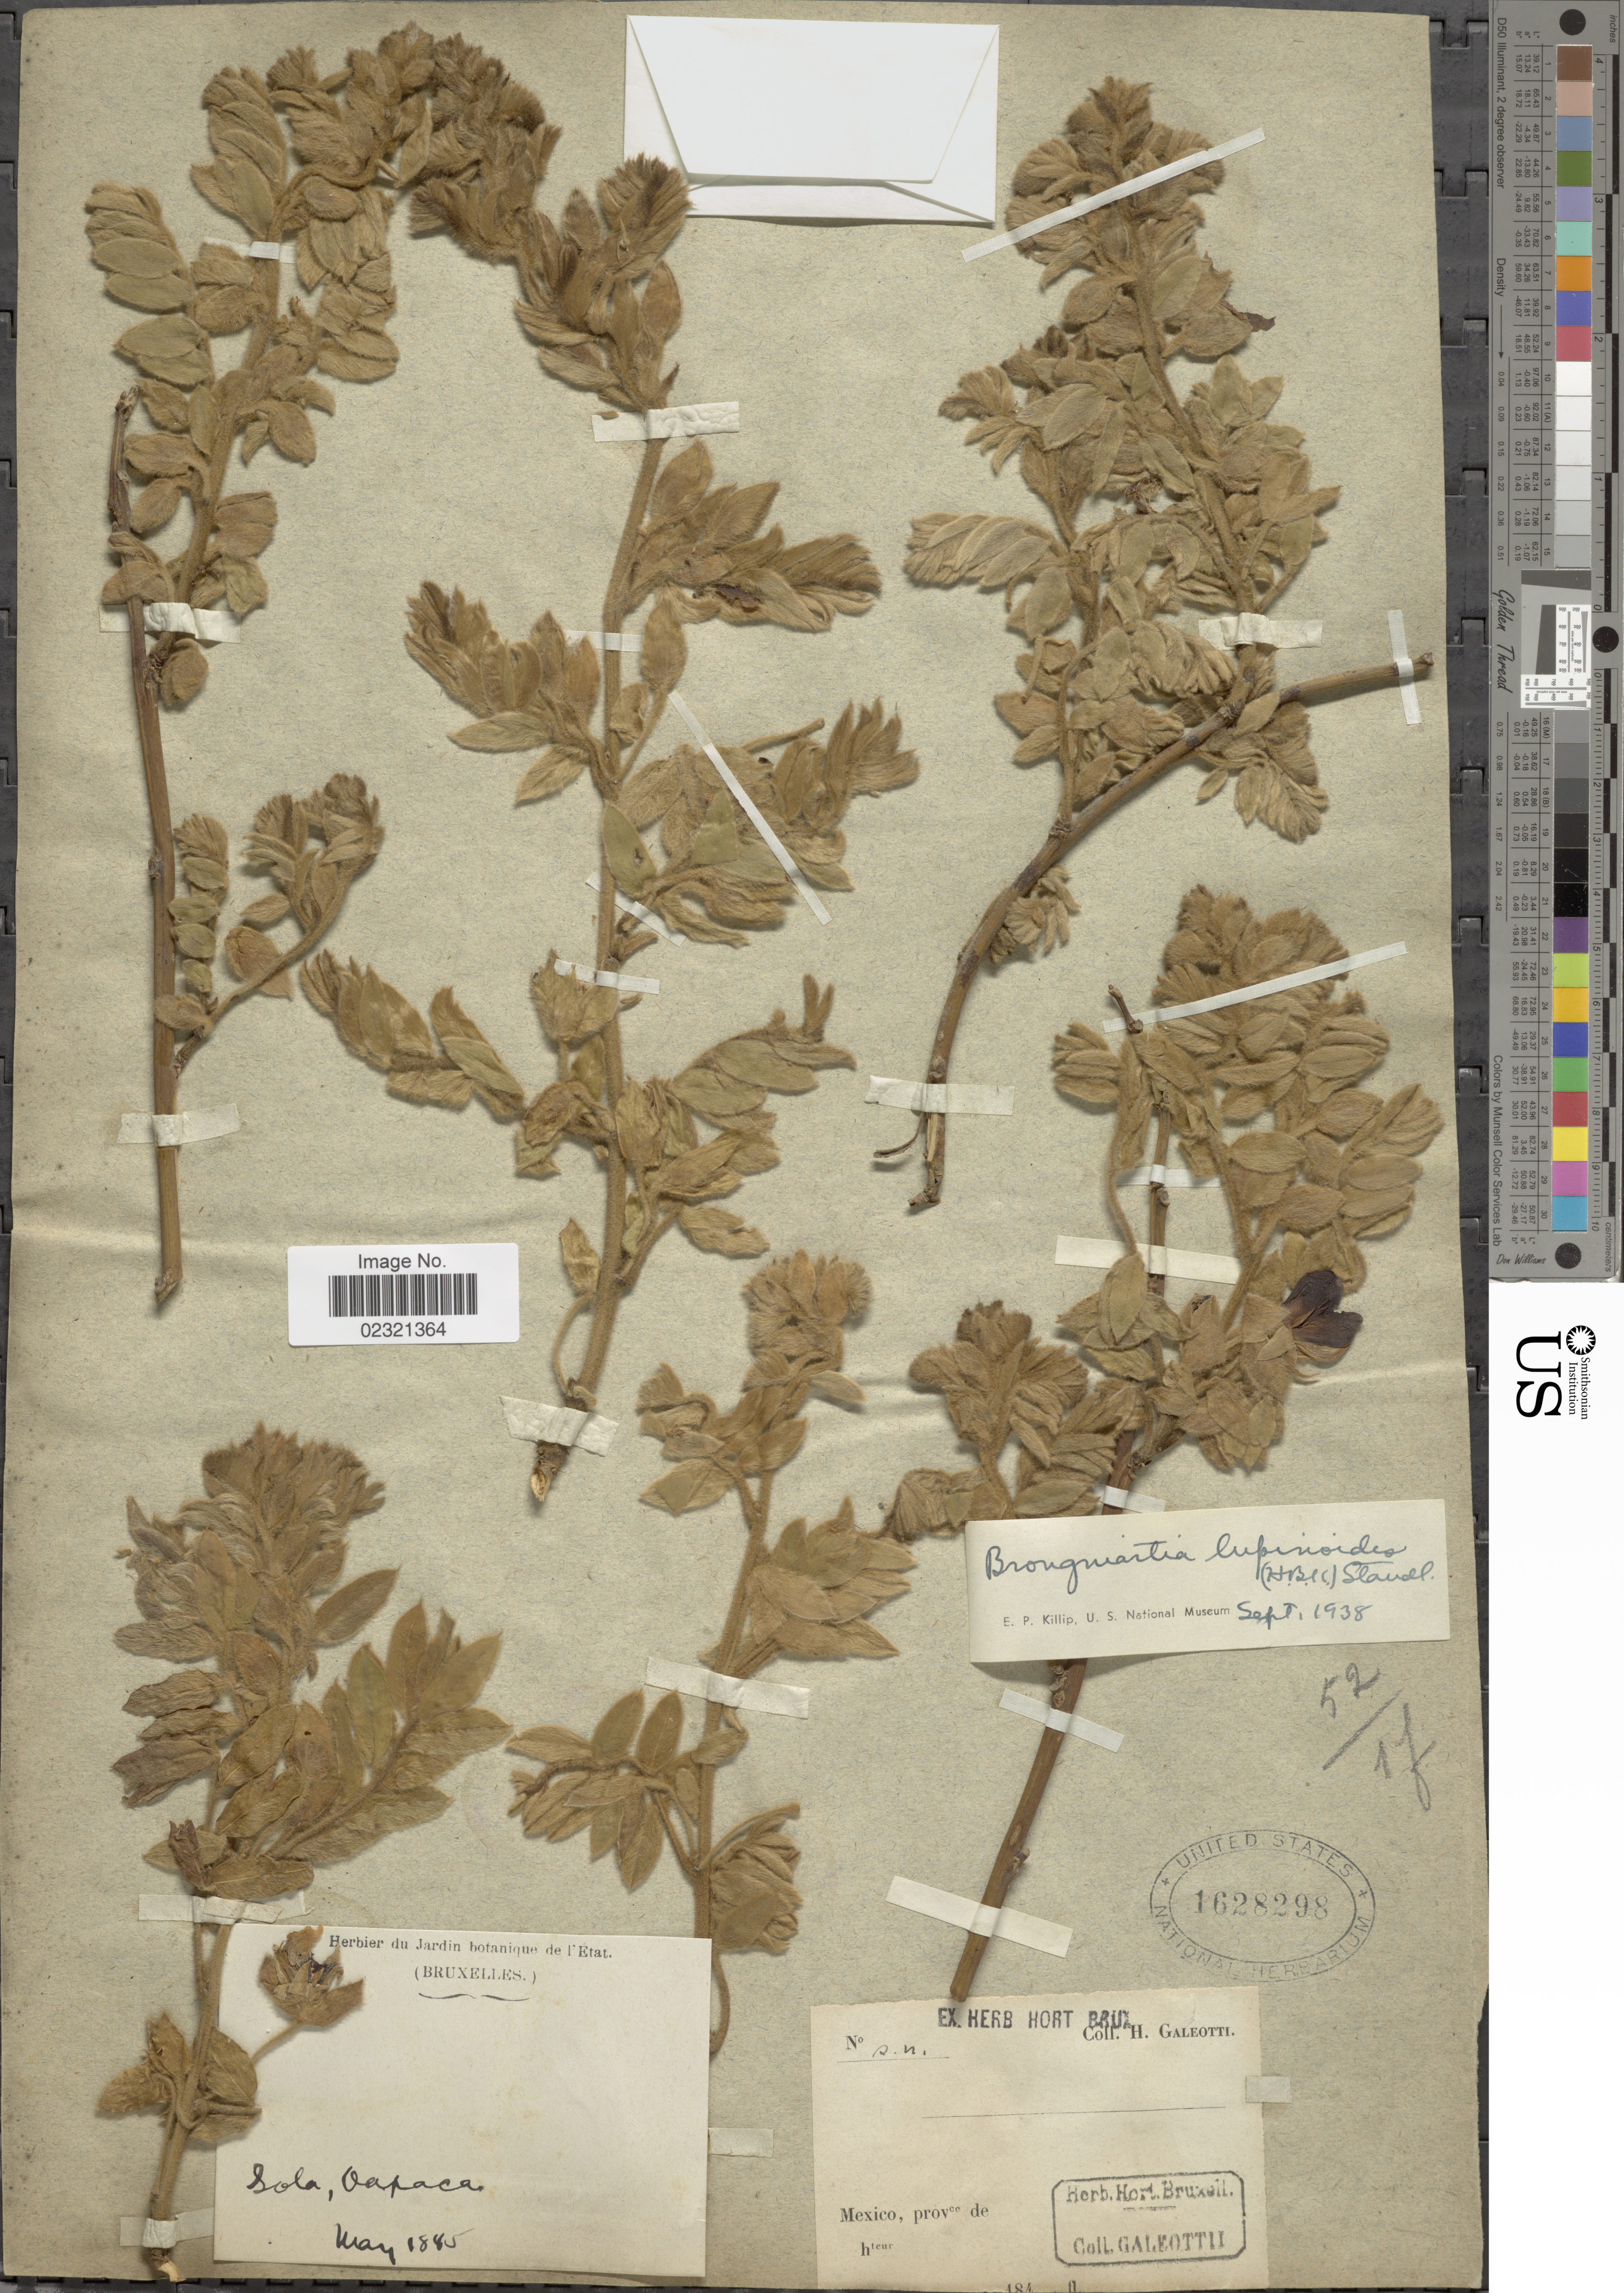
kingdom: Plantae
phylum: Tracheophyta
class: Magnoliopsida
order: Fabales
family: Fabaceae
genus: Brongniartia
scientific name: Brongniartia lupinoides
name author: (Kunth) Taub.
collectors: -. Galeotti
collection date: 1895-05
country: Mexico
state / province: Oaxaca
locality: Sola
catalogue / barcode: US 1628298